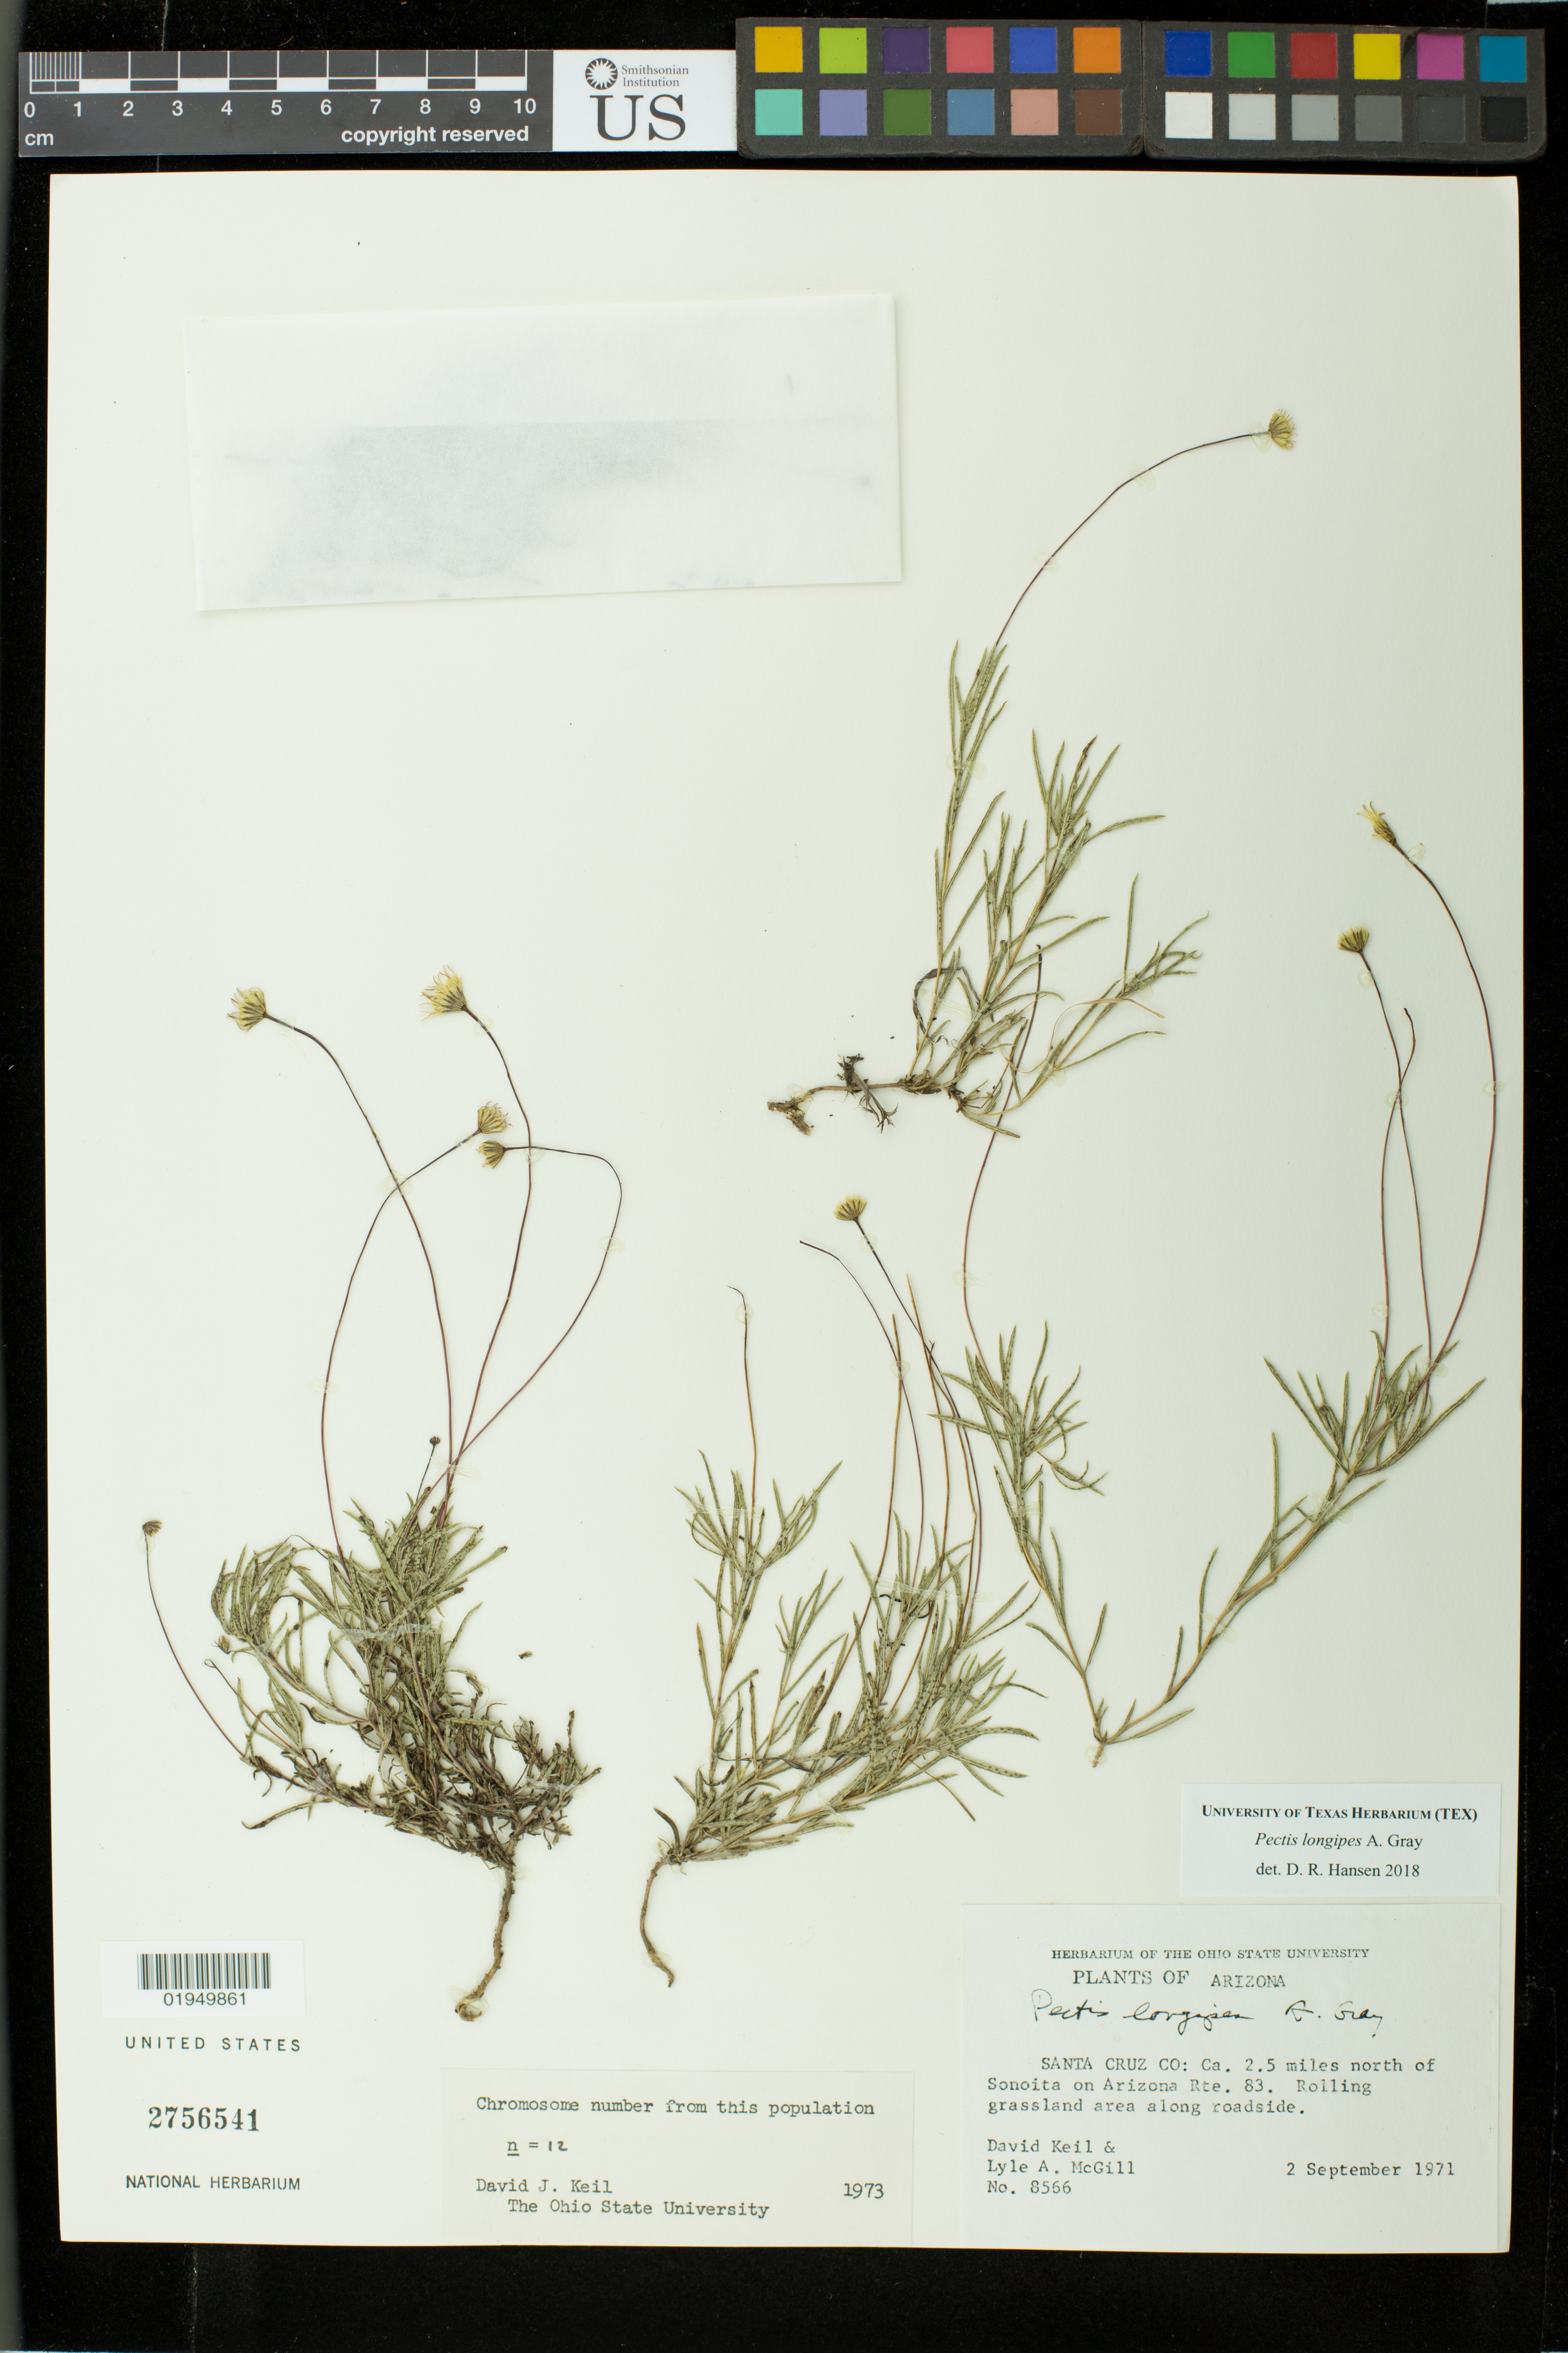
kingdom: Plantae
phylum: Tracheophyta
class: Magnoliopsida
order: Asterales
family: Asteraceae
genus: Pectis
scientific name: Pectis longipes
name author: A. Gray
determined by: Hansen, D. R.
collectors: D. J. Keil & L. McGill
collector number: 8566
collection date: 1971-09-02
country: United States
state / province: Arizona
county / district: Santa Cruz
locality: Ca. 2.5 miles north of Sonoita on Arizona Rte. 83.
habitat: Rolling grassland area along roadside.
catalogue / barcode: US 2756541